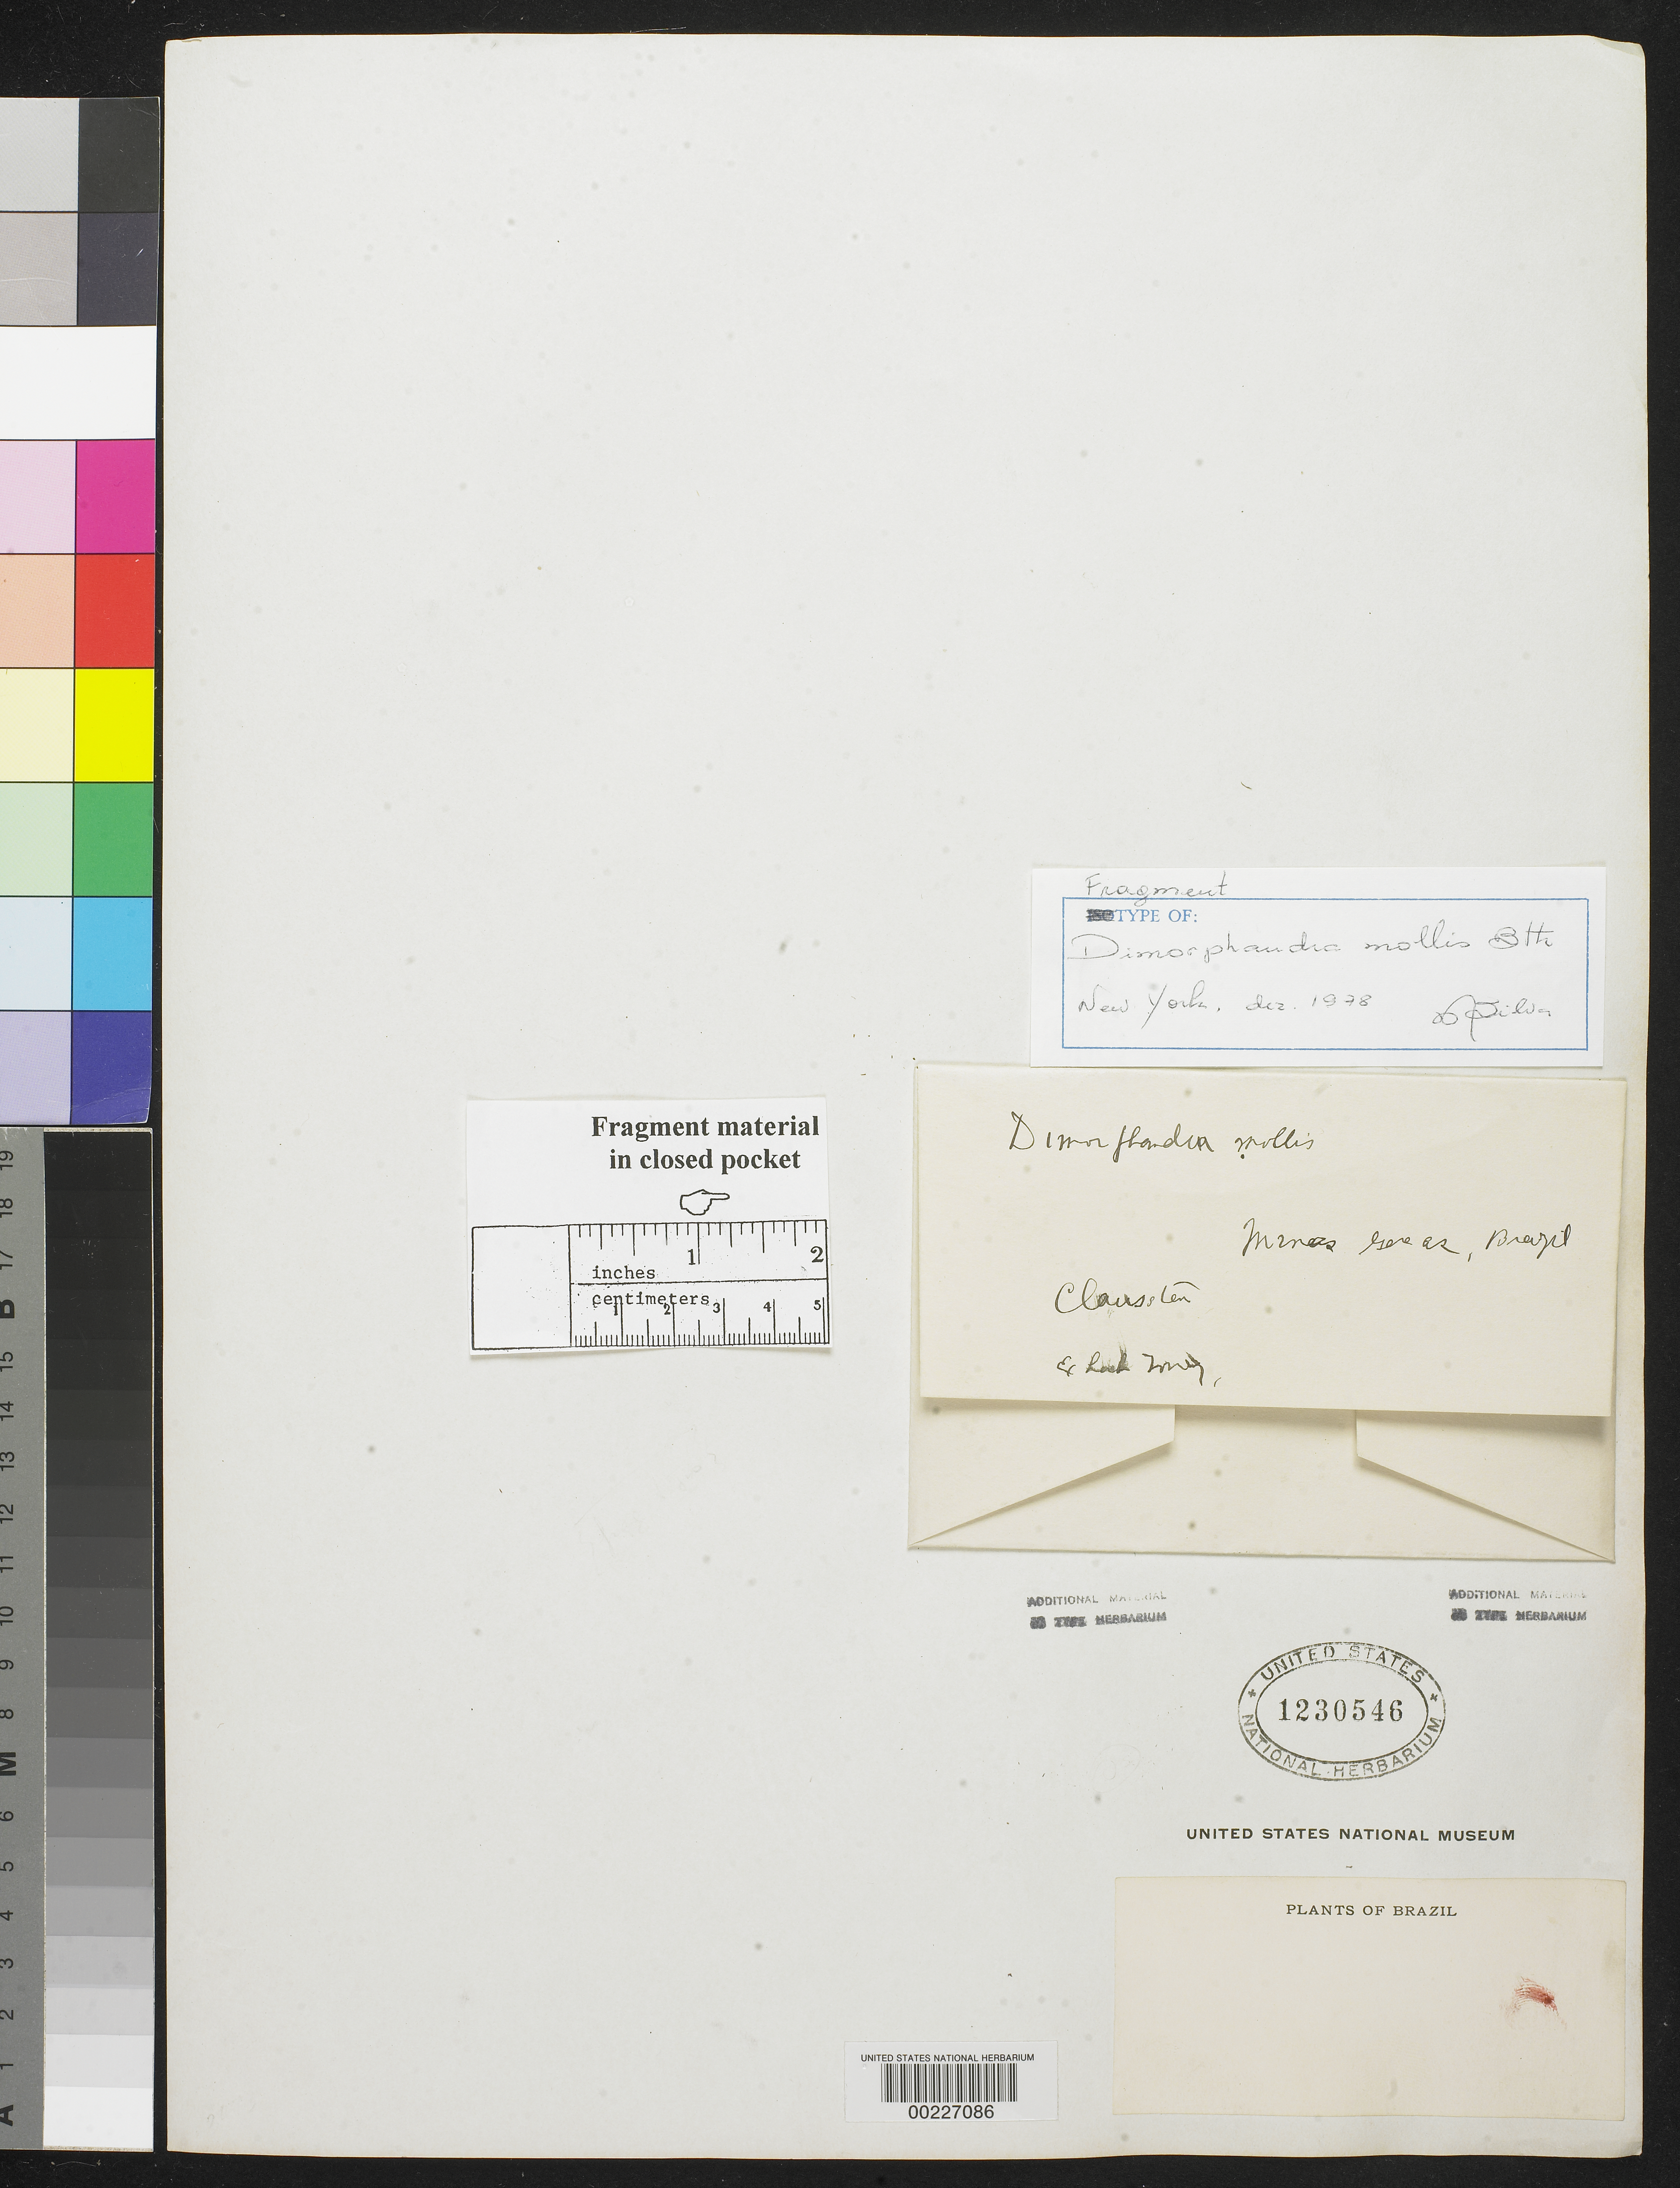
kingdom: Plantae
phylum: Tracheophyta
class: Magnoliopsida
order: Fabales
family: Fabaceae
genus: Dimorphandra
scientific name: Dimorphandra mollis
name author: Benth.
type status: Type Fragment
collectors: J. B. E. Pohl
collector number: (772)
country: Brazil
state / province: Minas Gerais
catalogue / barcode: US 1230546